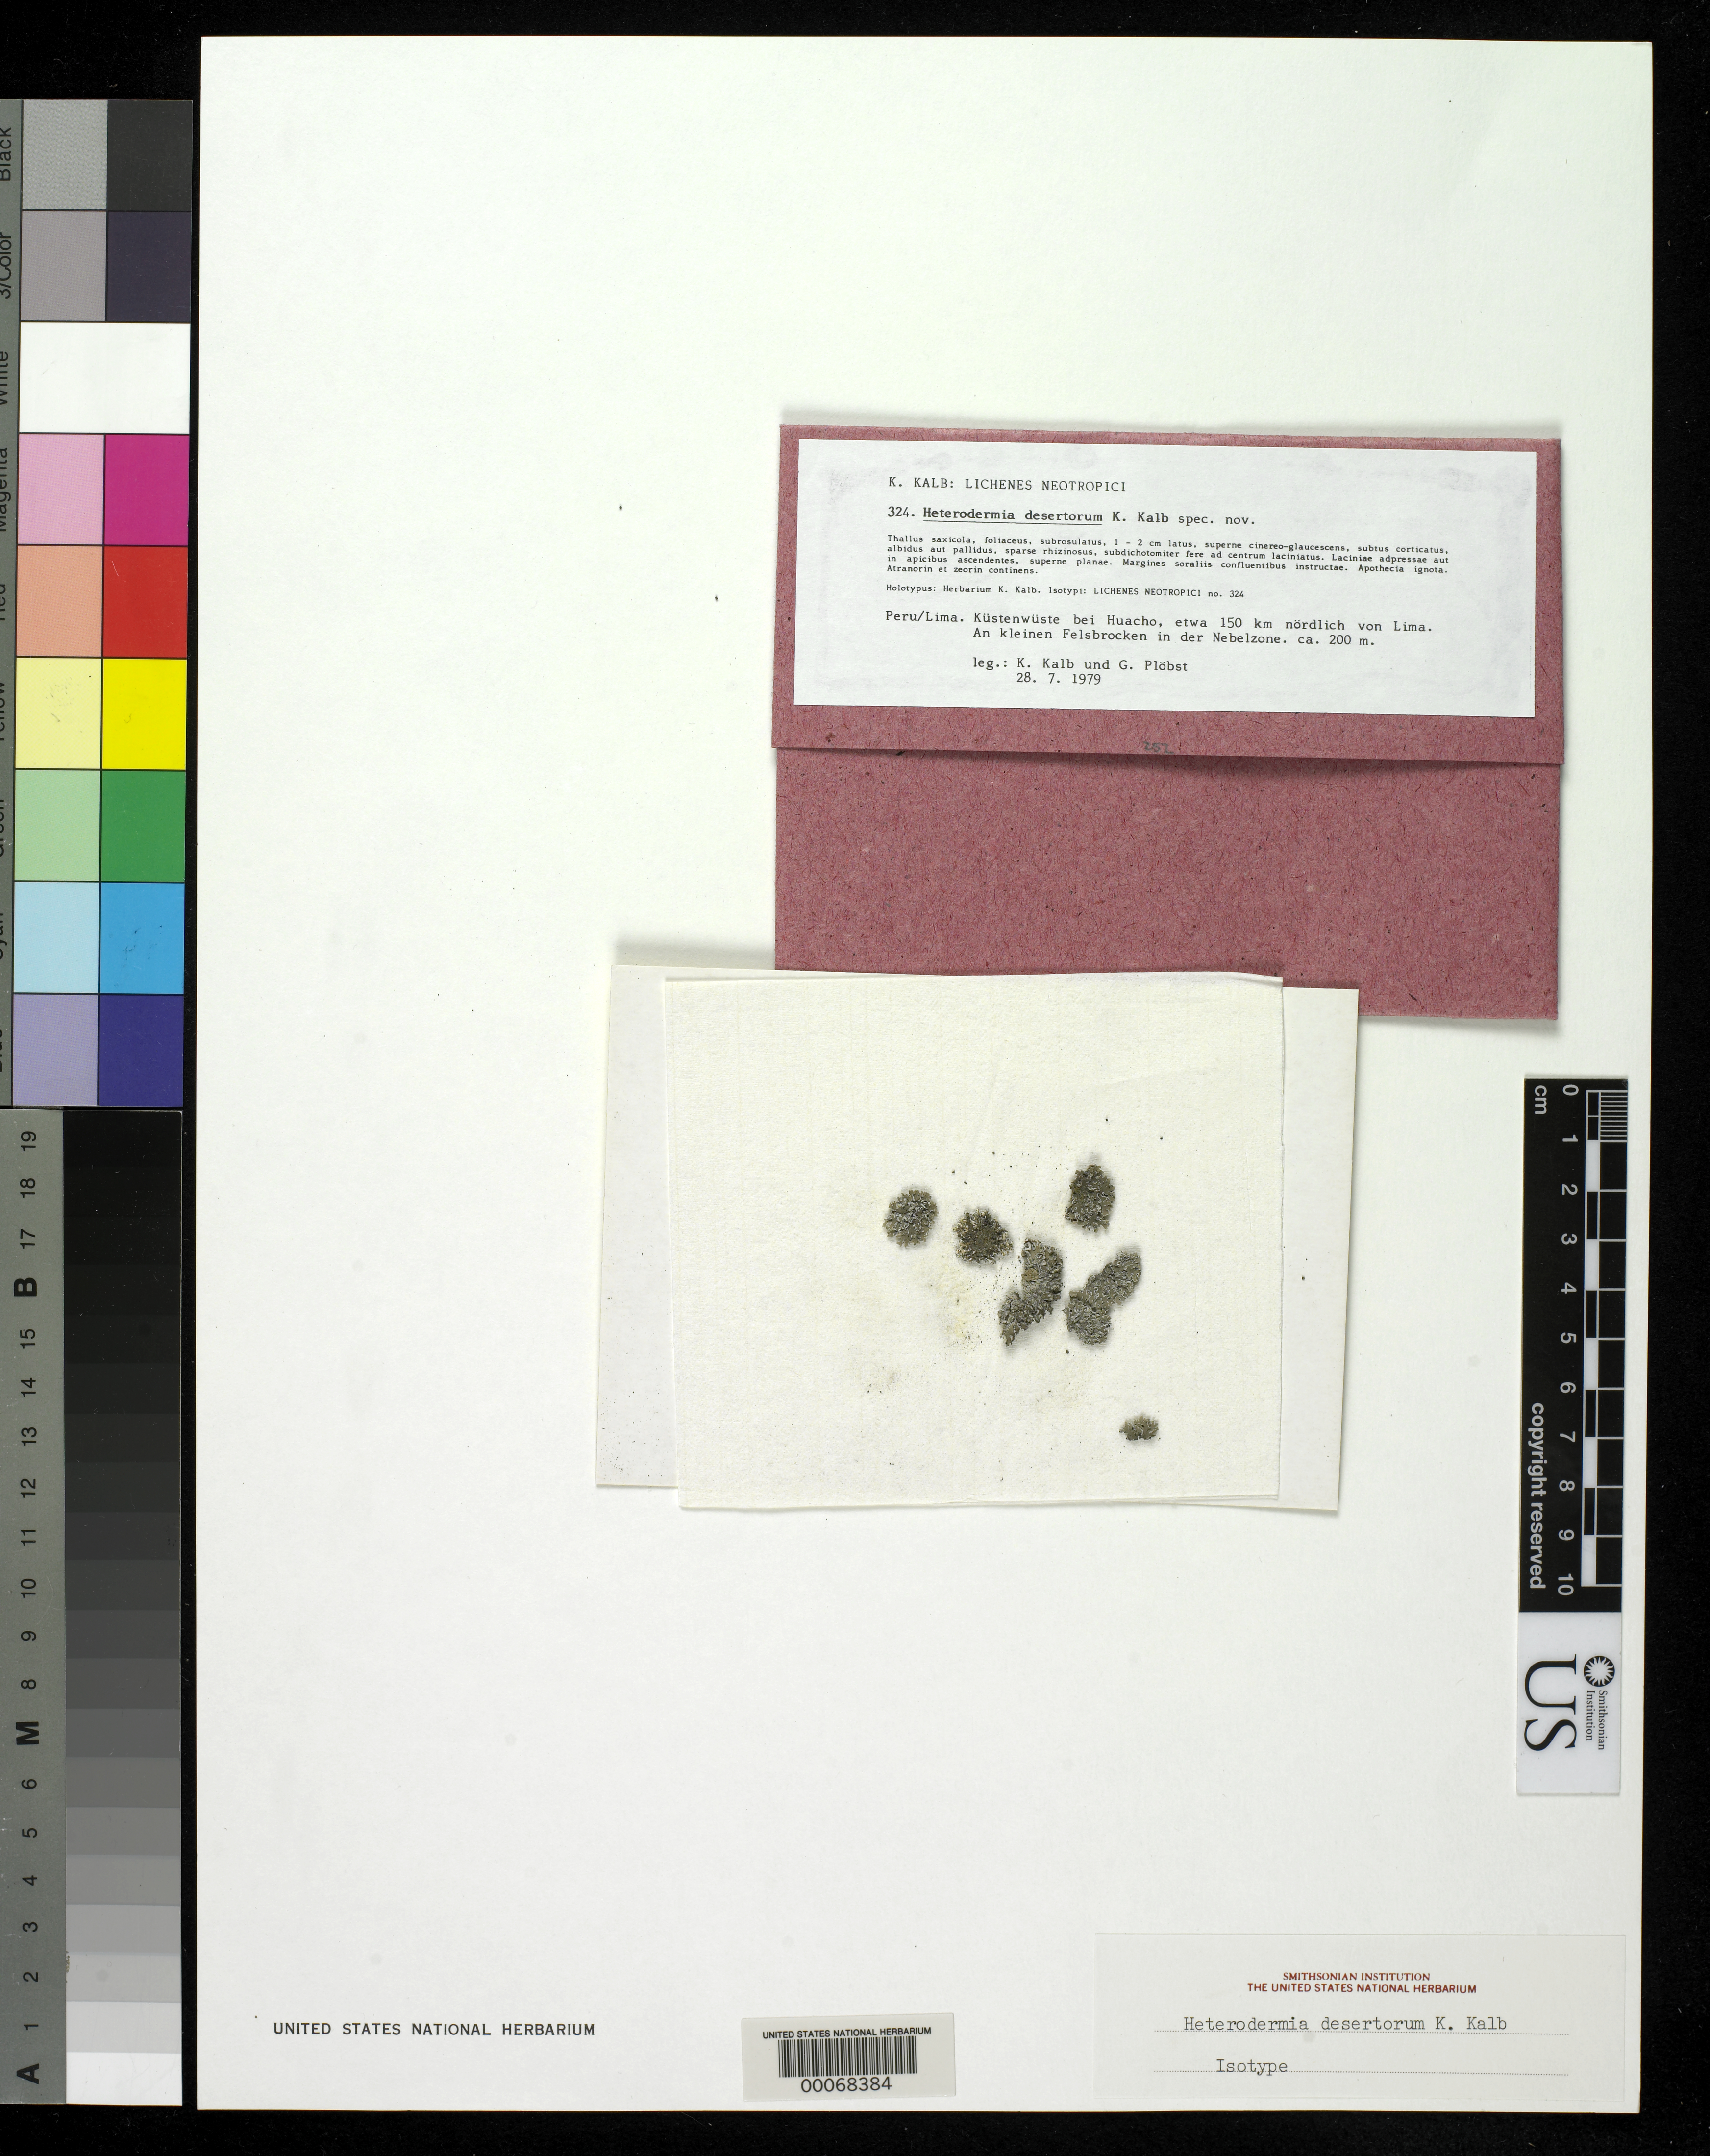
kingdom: Fungi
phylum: Ascomycota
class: Lecanoromycetes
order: Caliciales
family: Physciaceae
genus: Heterodermia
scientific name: Heterodermia desertorum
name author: Kalb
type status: Isotype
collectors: K. Kalb & G. Plobst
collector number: Lich. Neotrop. 324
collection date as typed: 28 Jul 1979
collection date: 1979-07-28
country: Peru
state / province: Lima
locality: Shore near Huacho, ca. 150 km N of Lima.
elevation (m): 200